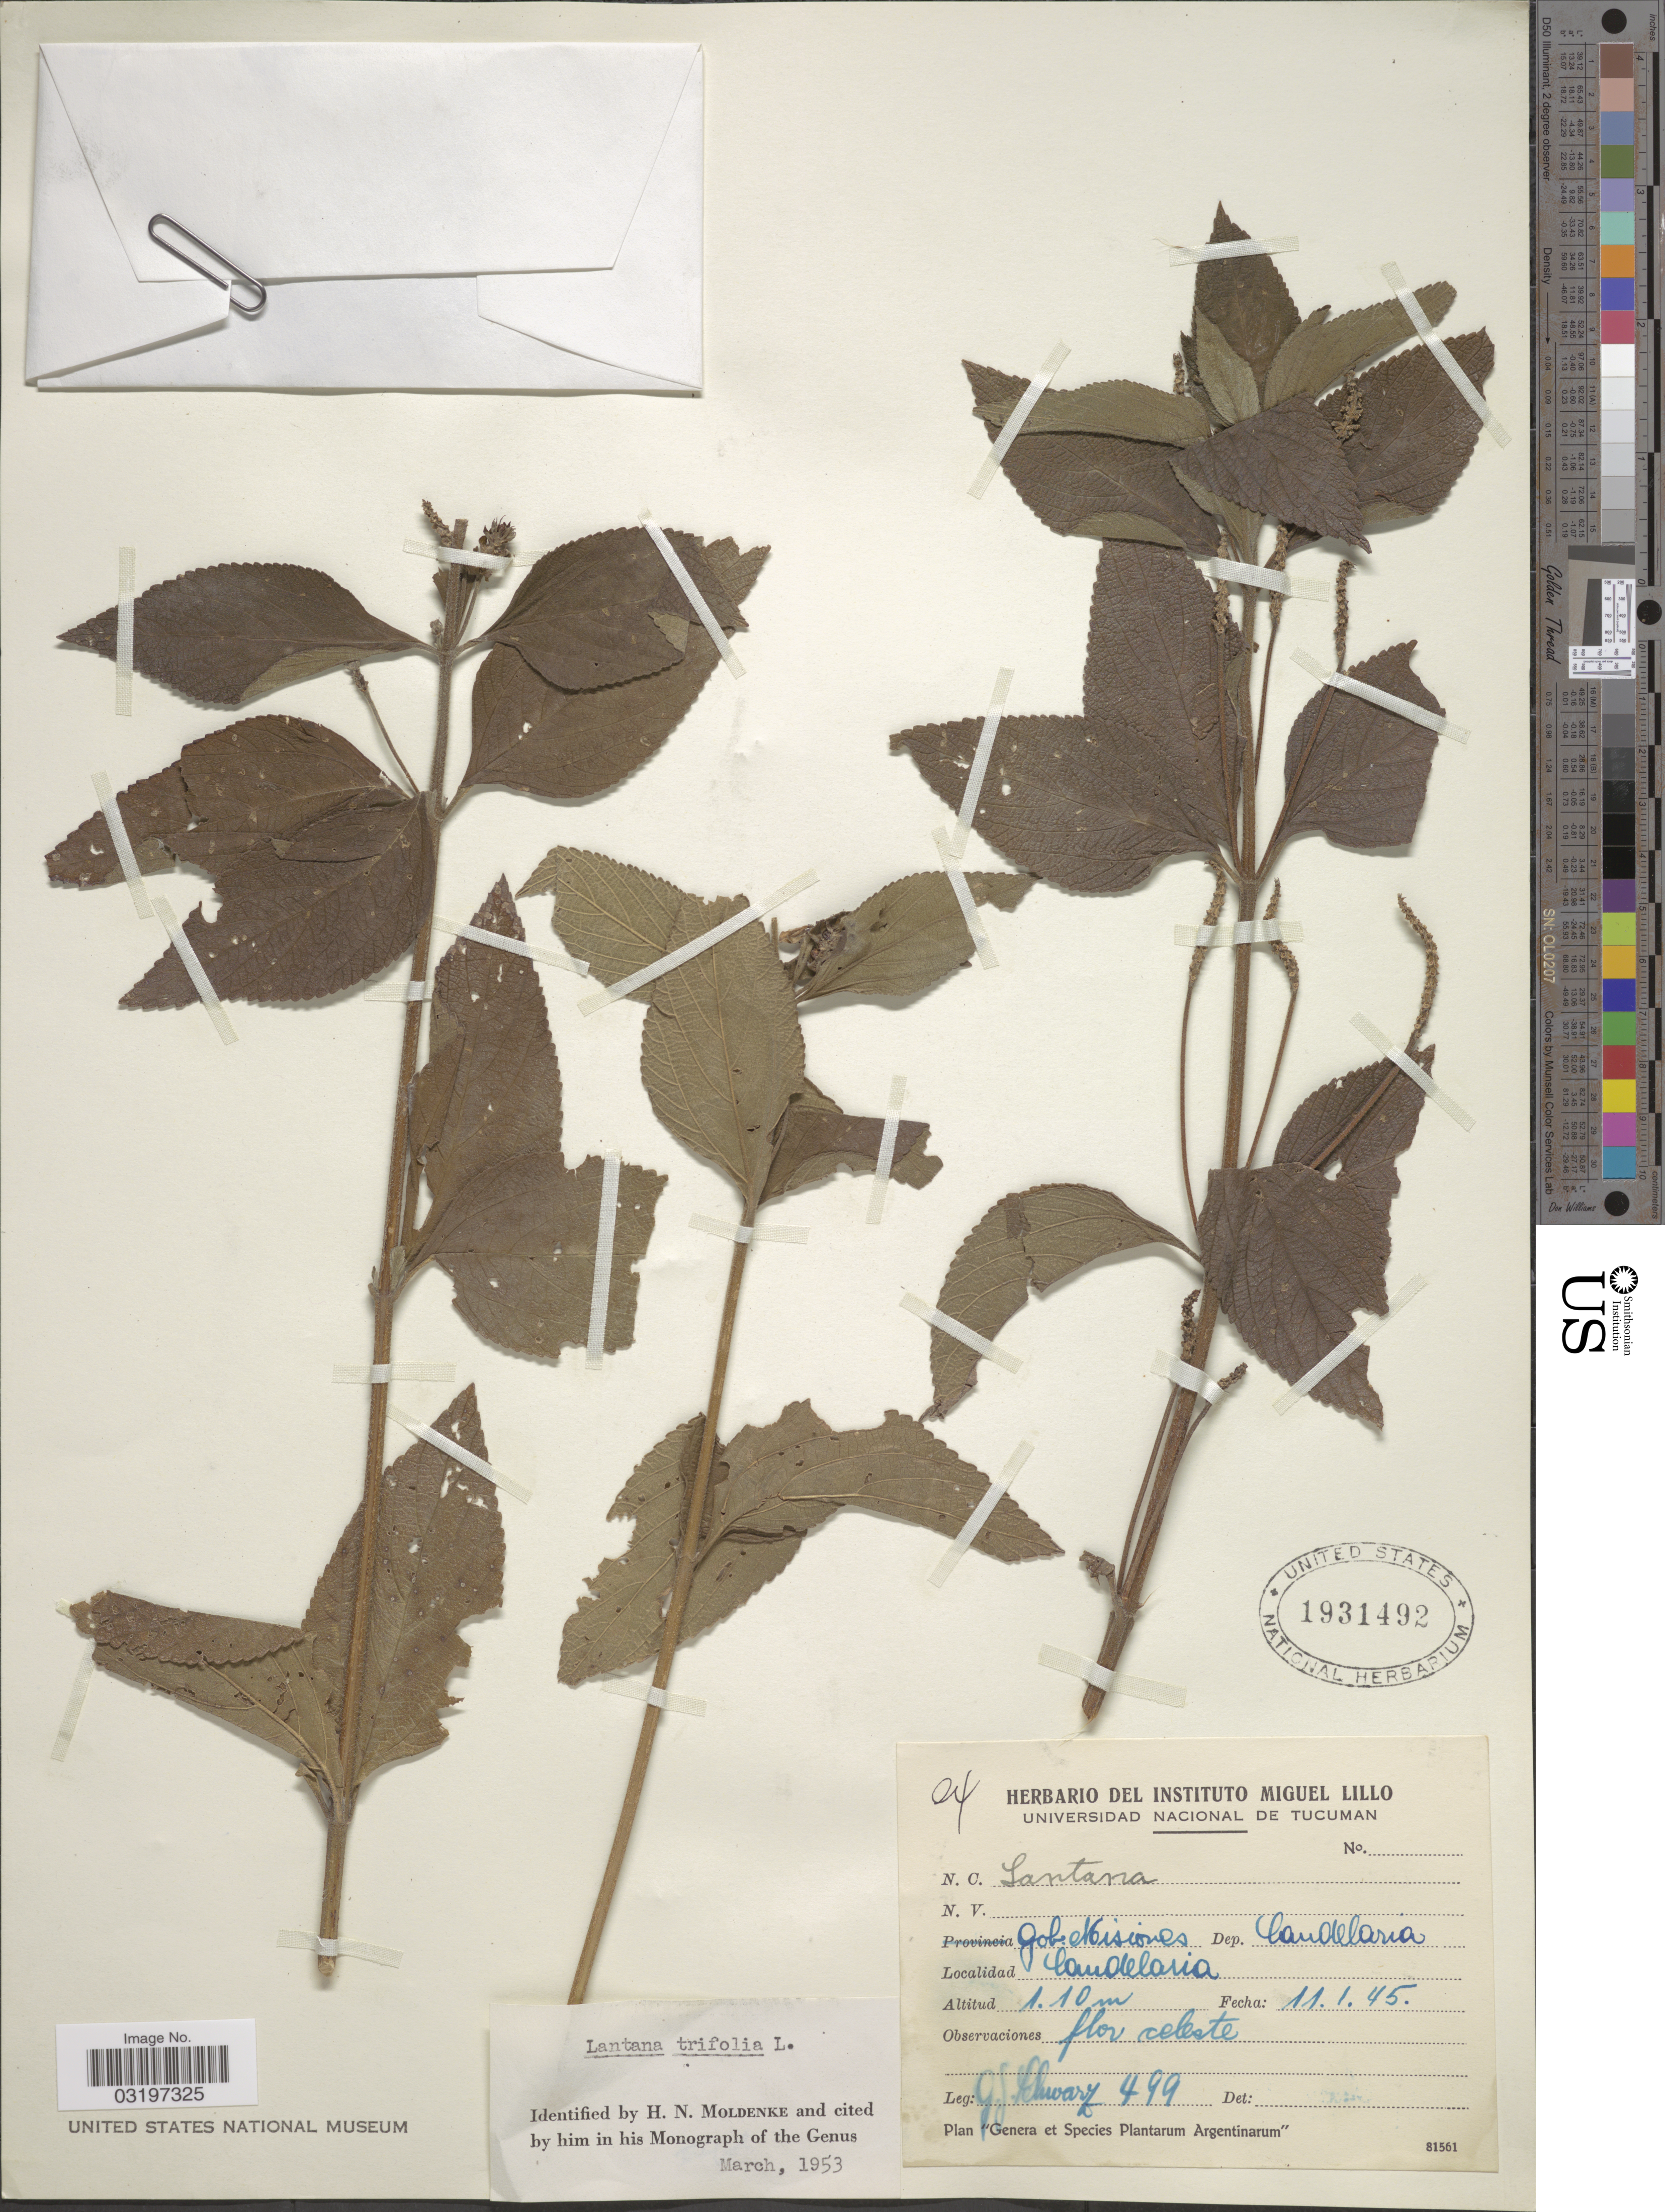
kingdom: Plantae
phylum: Tracheophyta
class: Magnoliopsida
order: Lamiales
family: Verbenaceae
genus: Lantana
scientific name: Lantana trifolia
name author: L.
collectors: G. J. Schwarz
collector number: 499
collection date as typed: Transcribed d/m/y: 11/1/45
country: Argentina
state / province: Misiones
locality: Gob. Misiones. Dep. Candelaria. Candelaria.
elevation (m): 110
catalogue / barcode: US 1931492